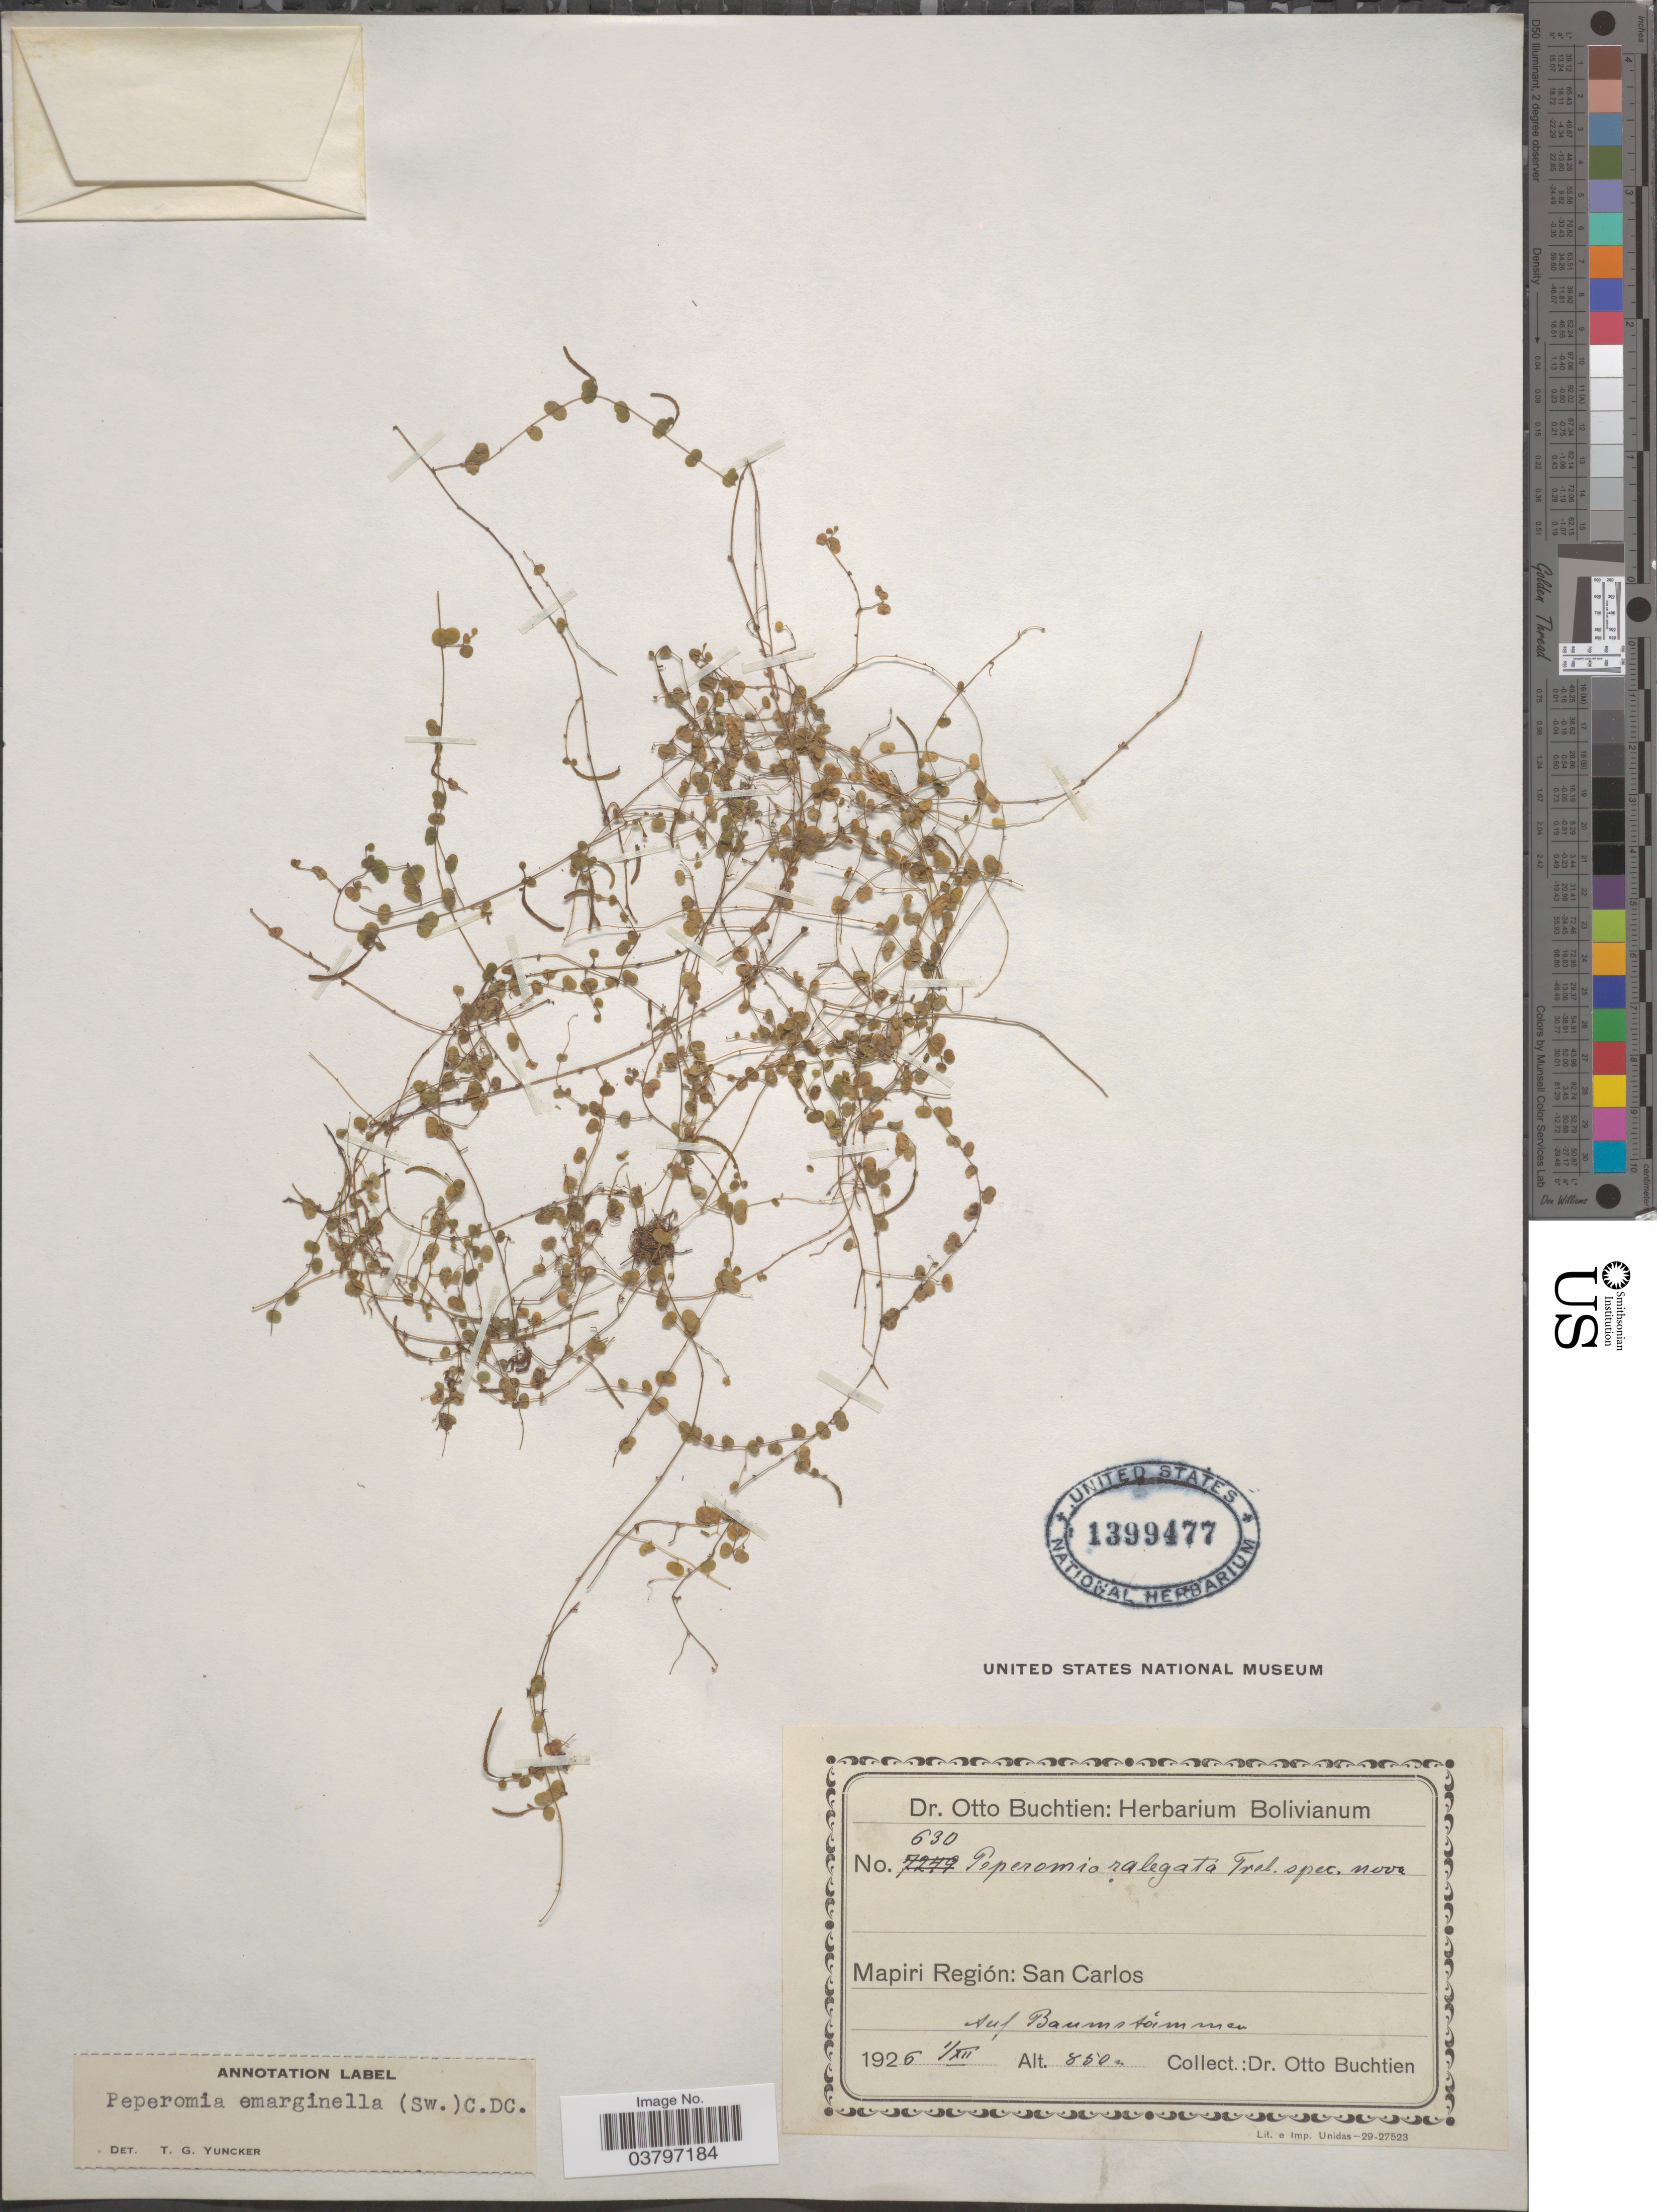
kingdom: Plantae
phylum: Tracheophyta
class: Magnoliopsida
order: Piperales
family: Piperaceae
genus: Peperomia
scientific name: Peperomia emarginella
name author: (Sw. ex Wikstr.) C. DC.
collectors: O. Buchtien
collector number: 630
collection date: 1926-12-01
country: Bolivia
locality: Mapiri Región: San Carlos. Auf Baumstoimmen.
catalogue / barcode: US 1399477